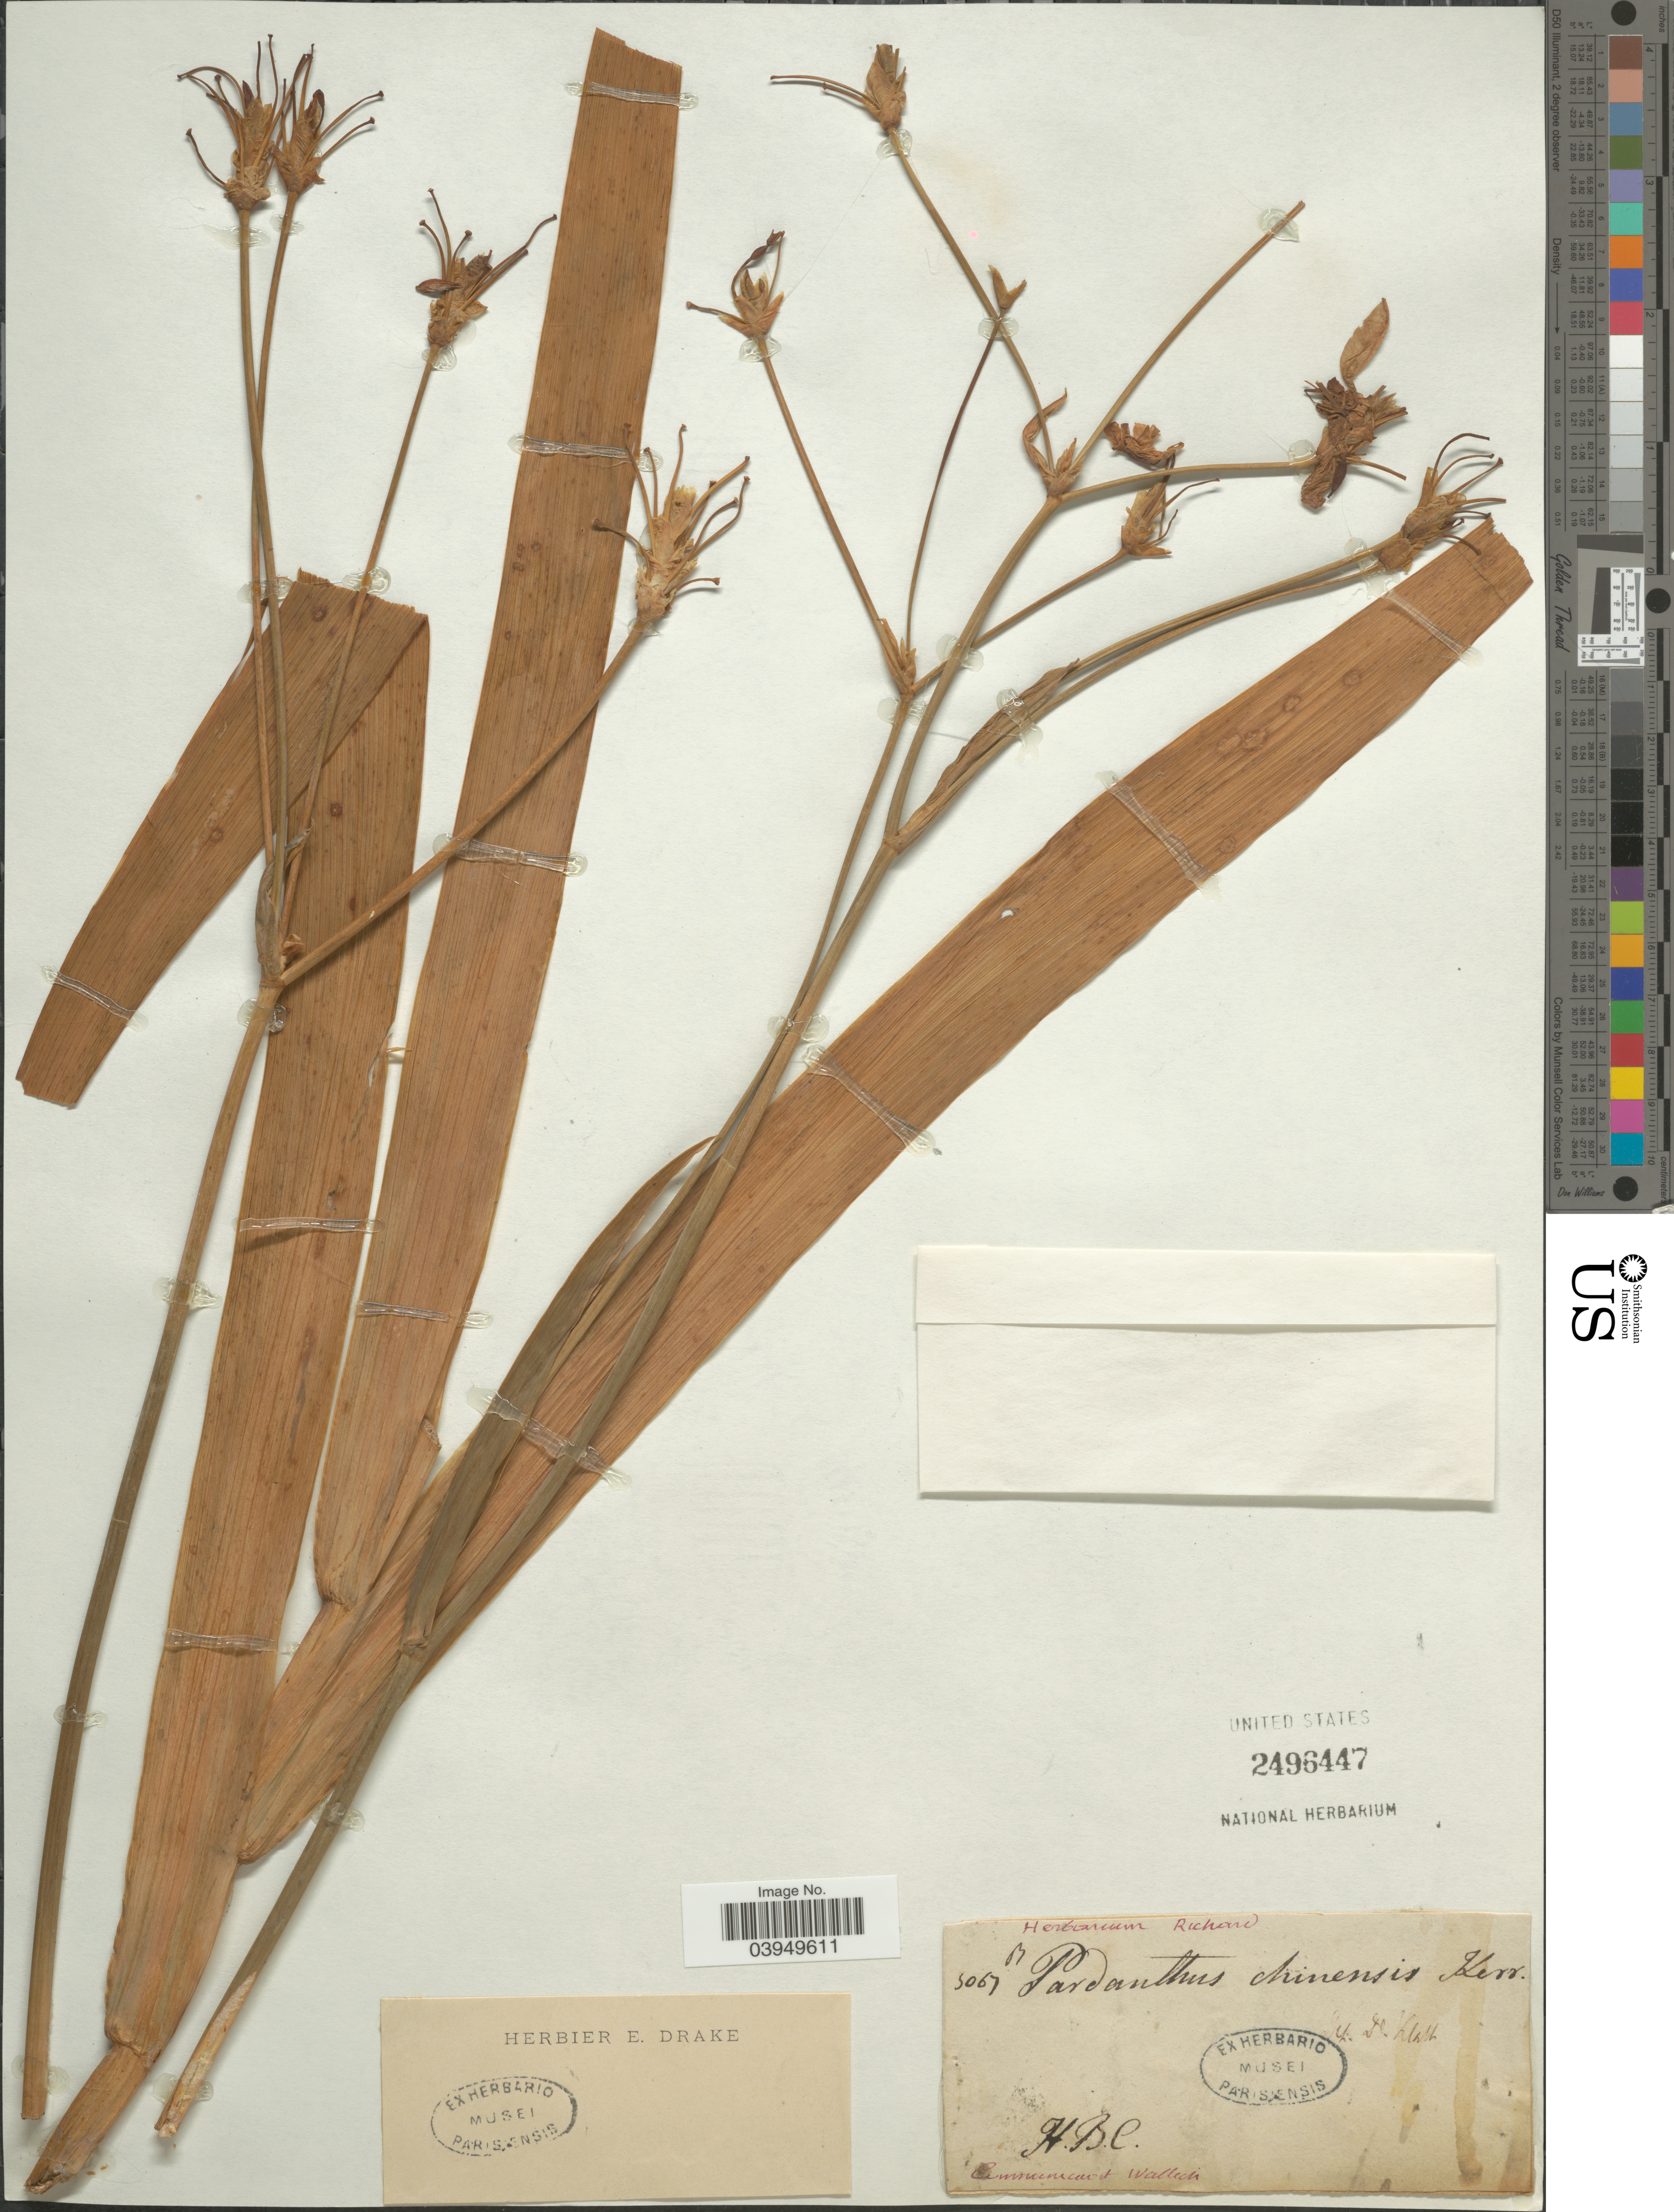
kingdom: Plantae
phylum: Tracheophyta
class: Liliopsida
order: Asparagales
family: Iridaceae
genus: Iris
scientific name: Iris domestica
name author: (L.) Goldblatt & Mabb.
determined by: Strong, Mark T., (BOT), Smithsonian Institution - National Museum of Natural History (UNITED STATES)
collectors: ex herb. Richard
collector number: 5067 B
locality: H. B. C.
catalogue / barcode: US 2496447